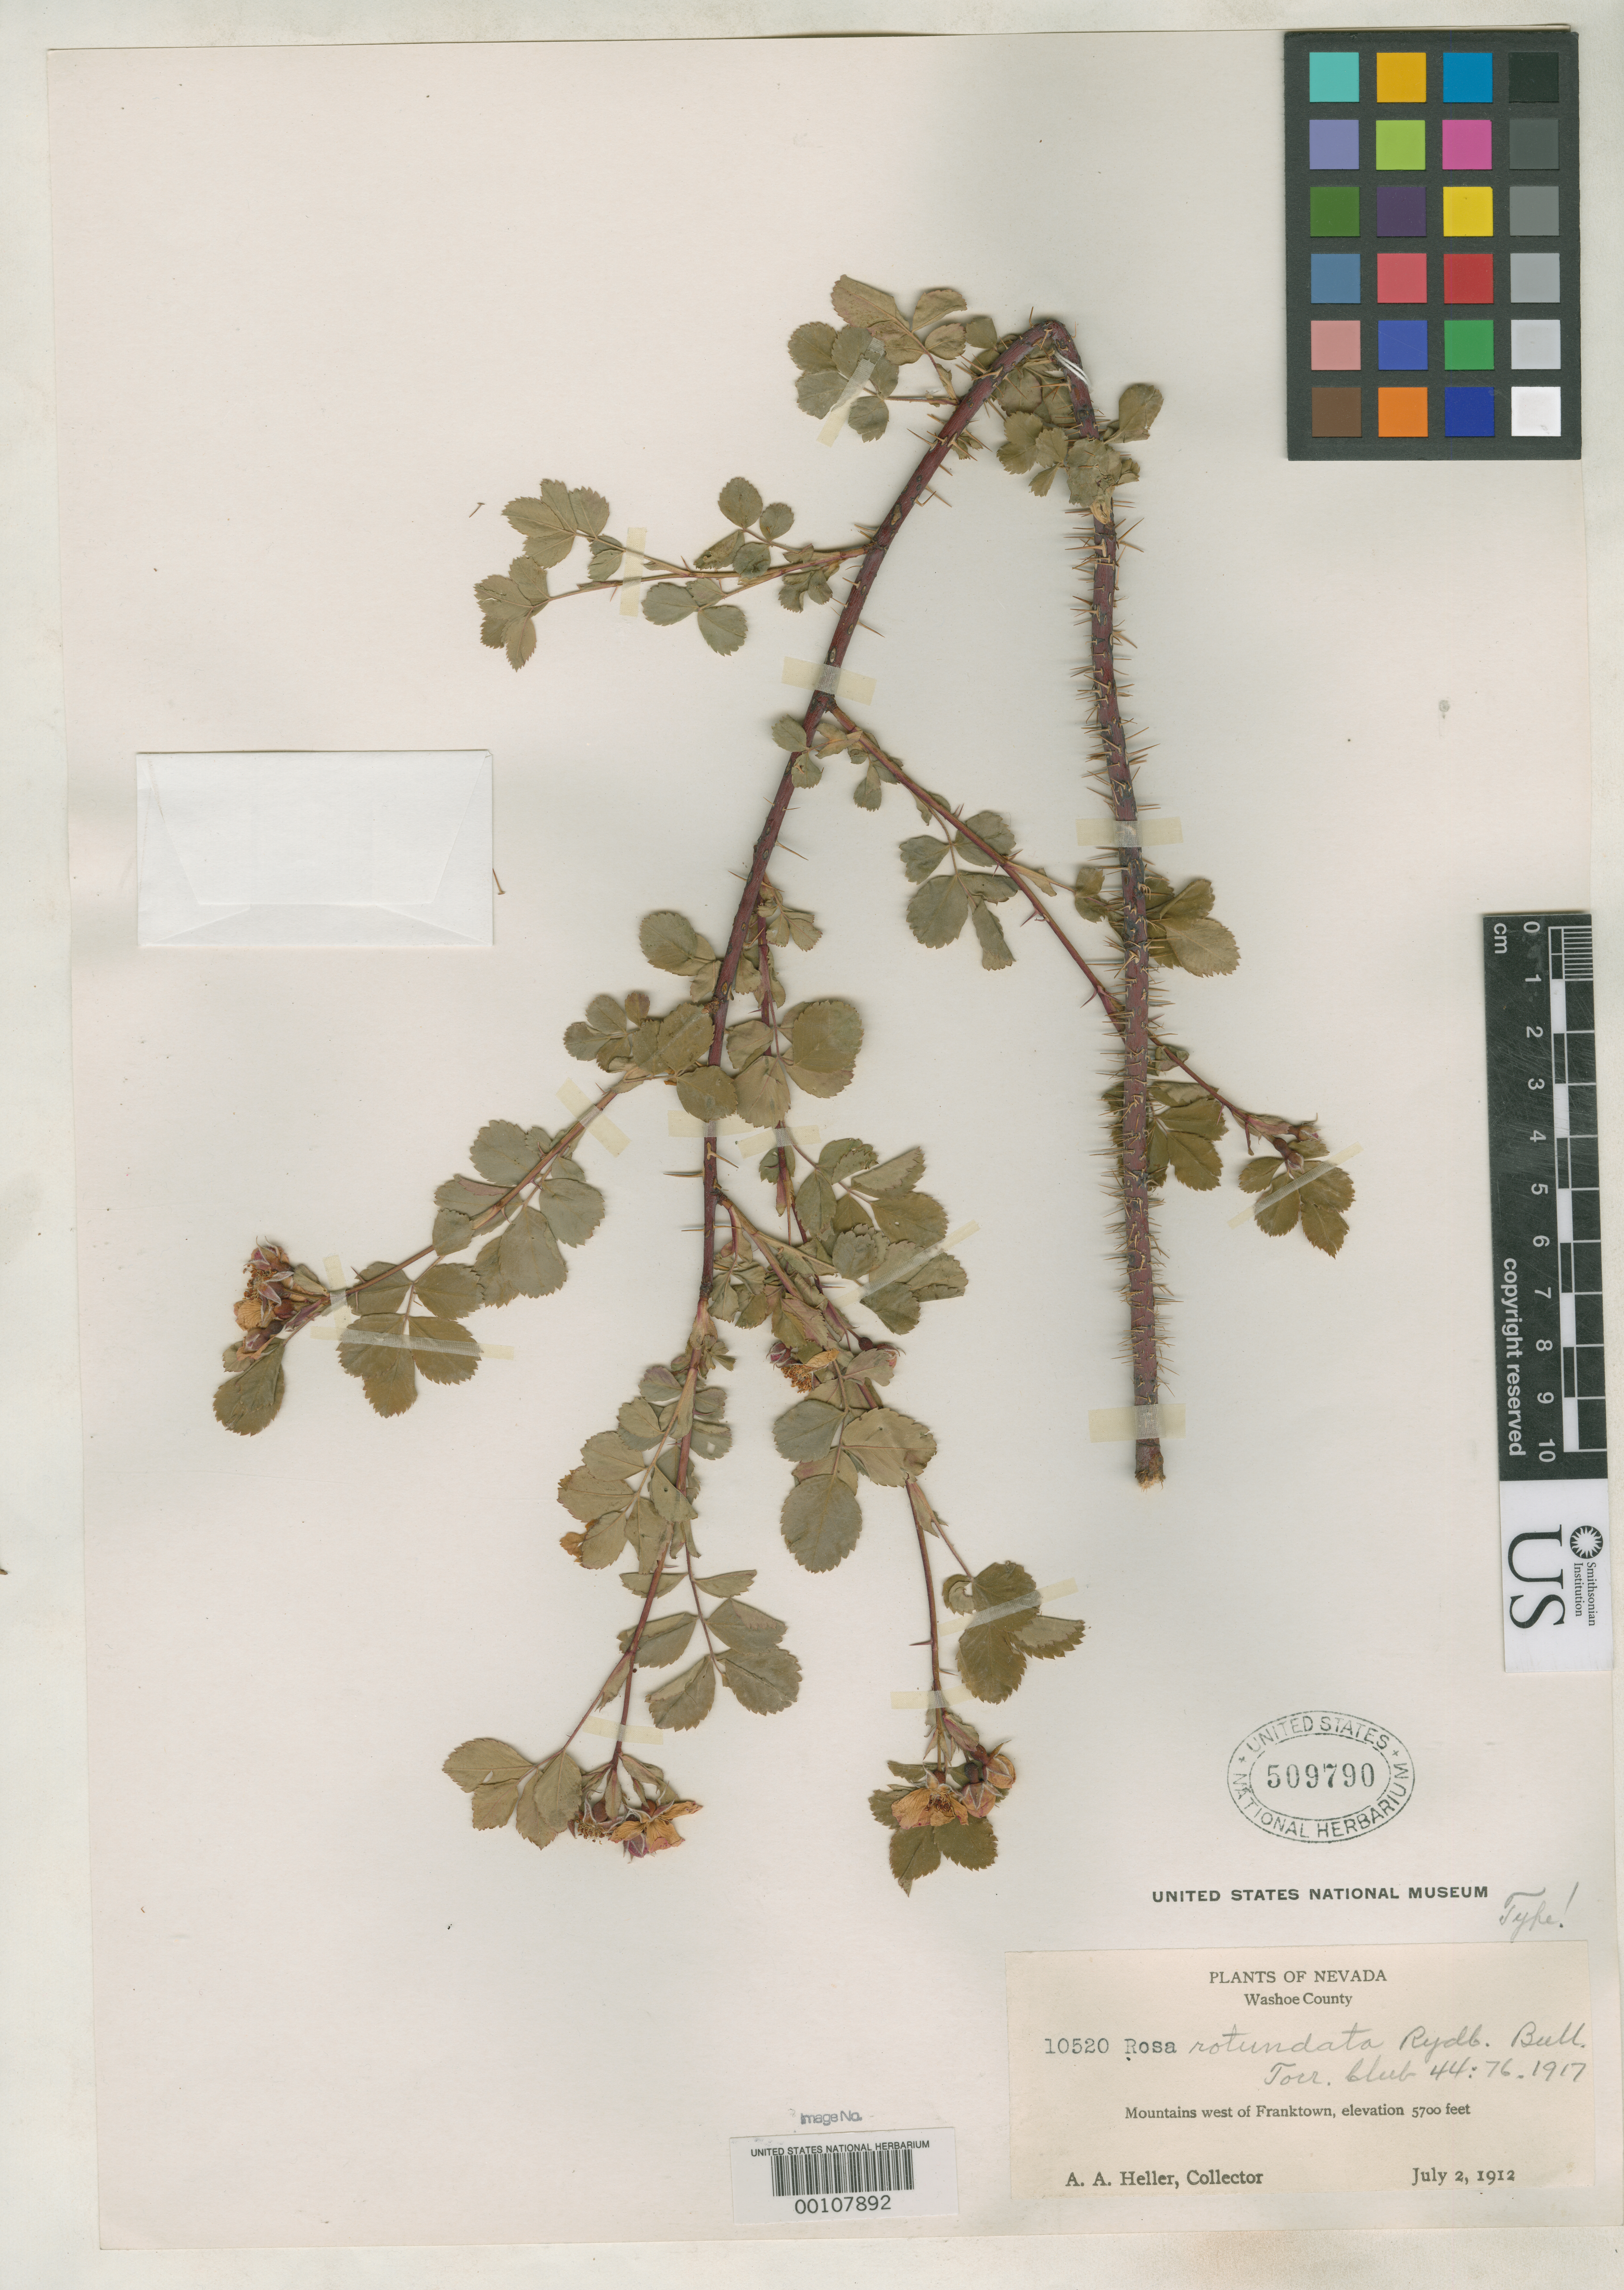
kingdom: Plantae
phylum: Tracheophyta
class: Magnoliopsida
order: Rosales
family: Rosaceae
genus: Rosa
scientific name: Rosa rotundata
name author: Rydb.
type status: Isotype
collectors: A. A. Heller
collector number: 10520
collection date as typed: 02 Jul 1912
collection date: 1912-07-02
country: United States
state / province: Nevada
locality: Mts. west of Franktown.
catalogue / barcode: US 509790